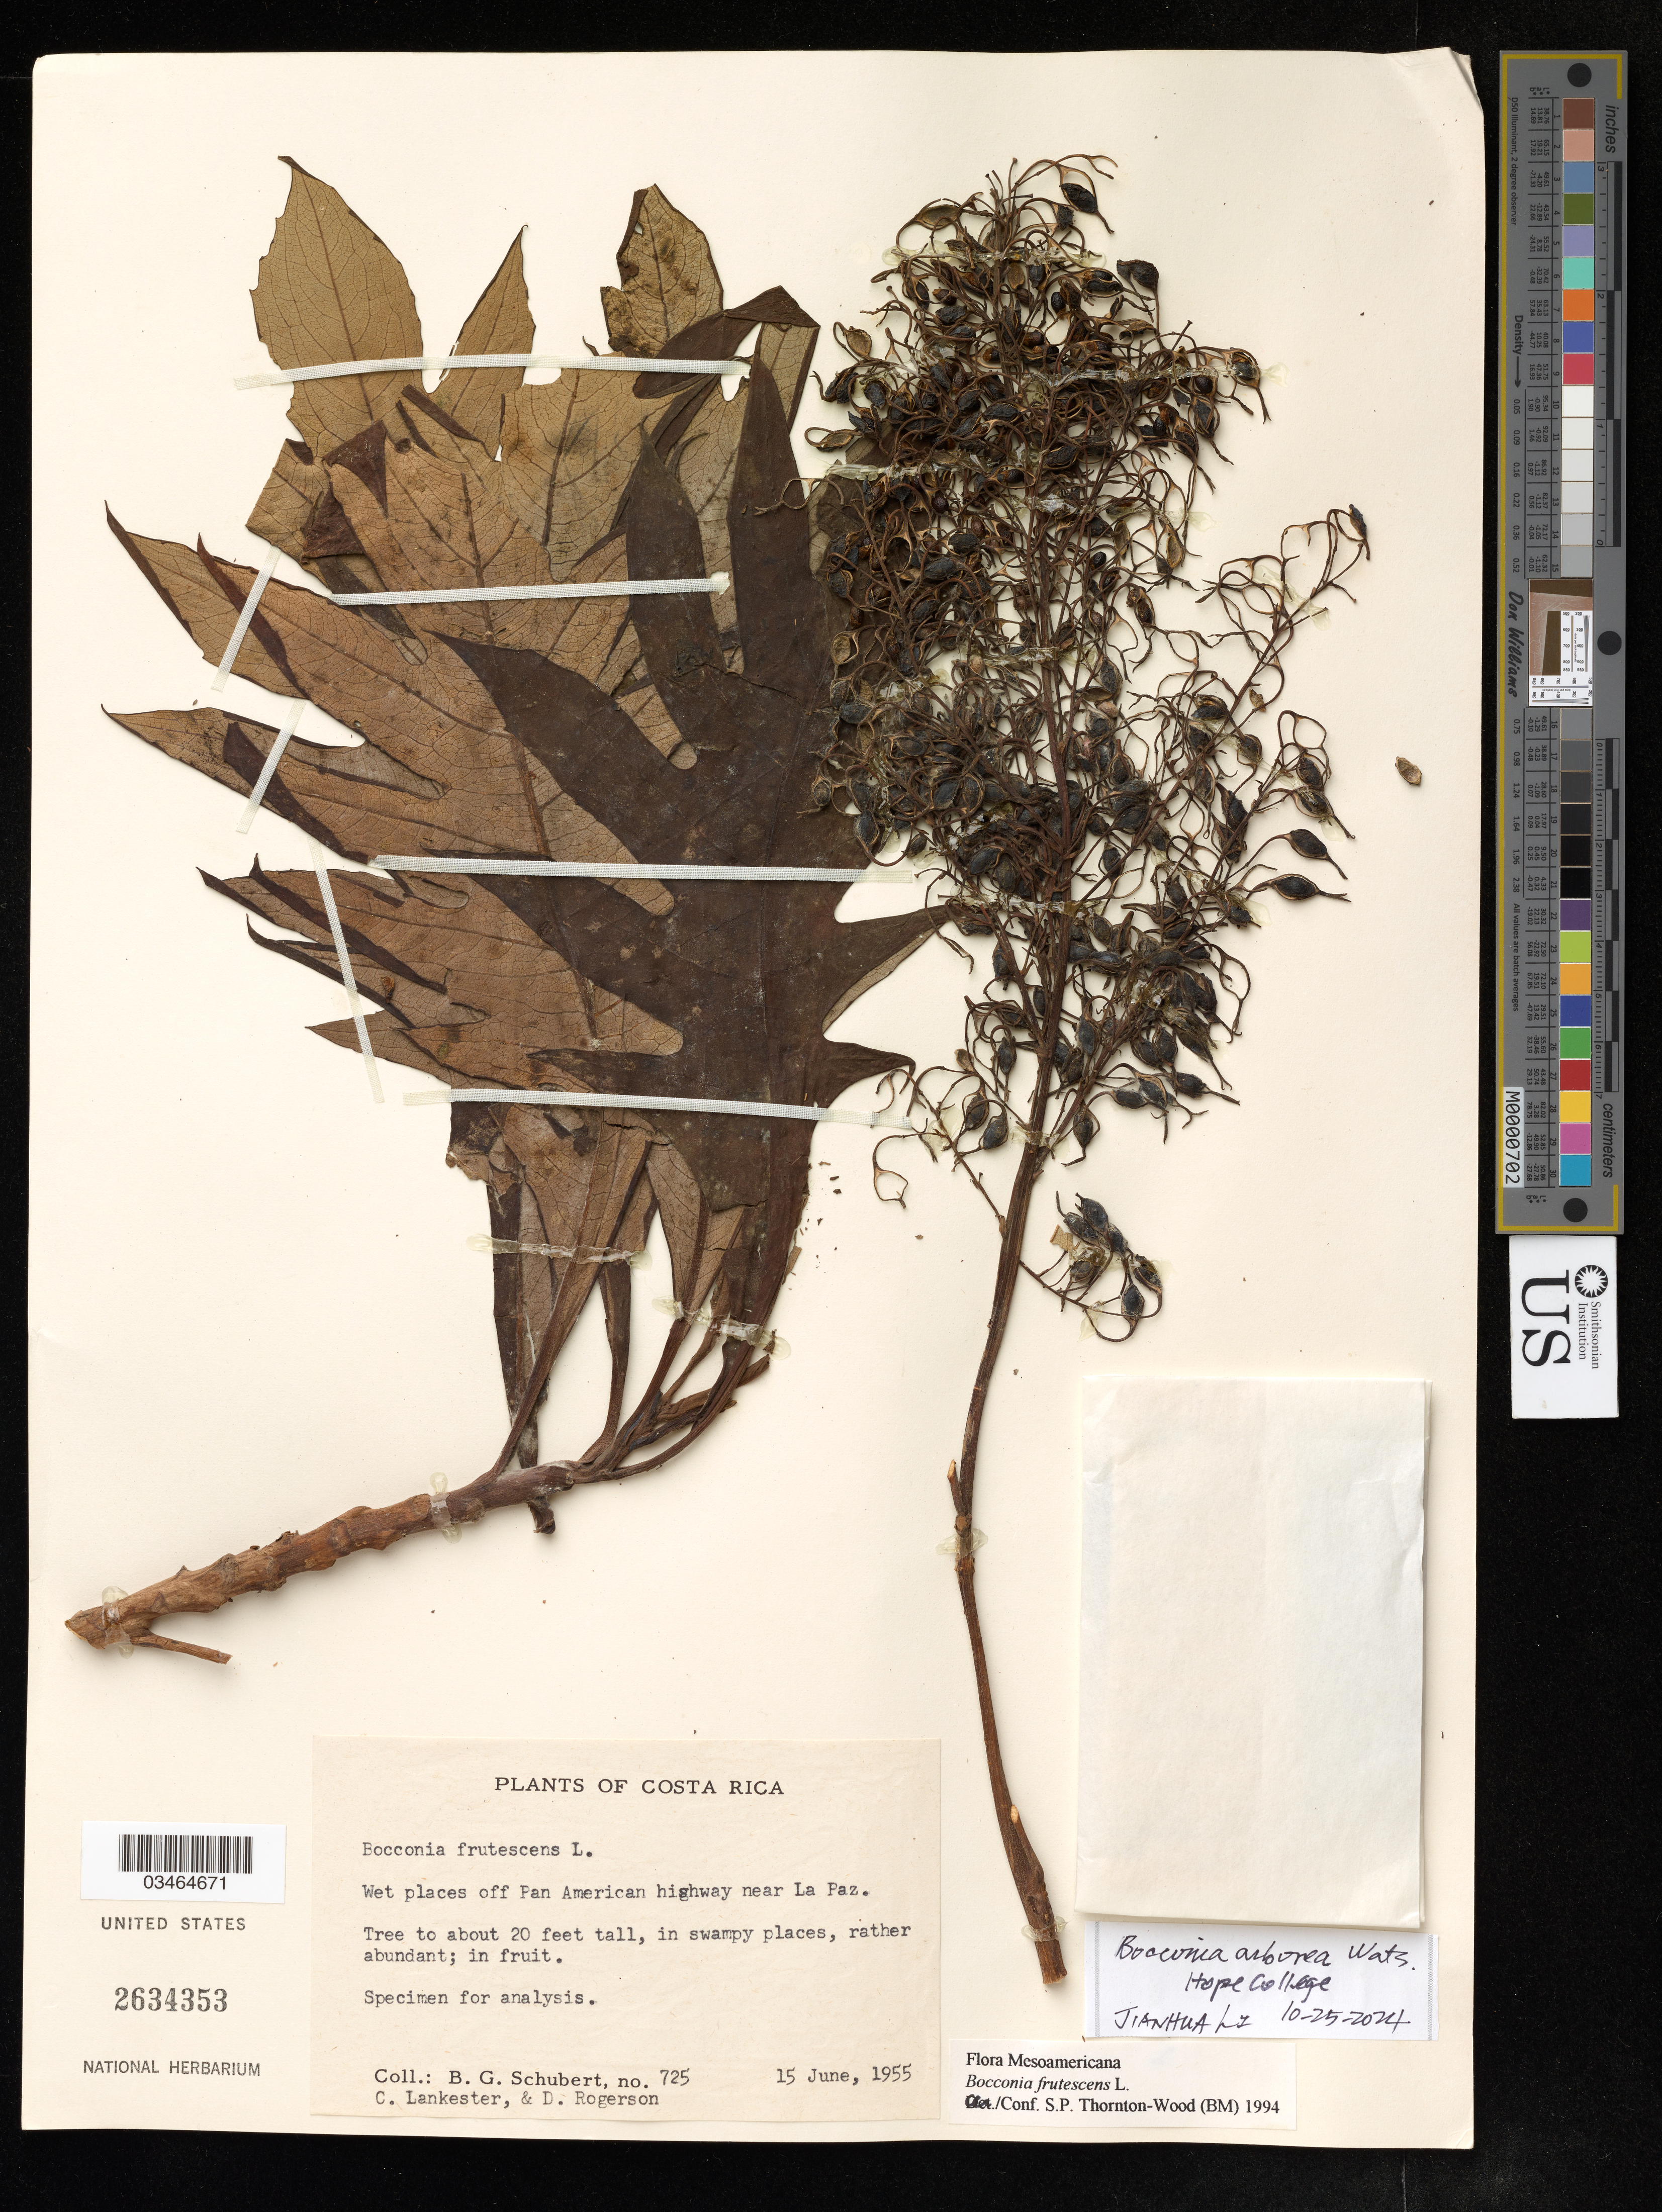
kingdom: Plantae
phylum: Tracheophyta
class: Magnoliopsida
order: Ranunculales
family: Papaveraceae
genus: Bocconia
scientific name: Bocconia arborea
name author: S. Watson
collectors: B. Schubert, C. Lankester & D. Rogerson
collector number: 725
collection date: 1955-06-15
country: Costa Rica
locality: Wet places off Pan American highway near La Paz.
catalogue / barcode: US 263453